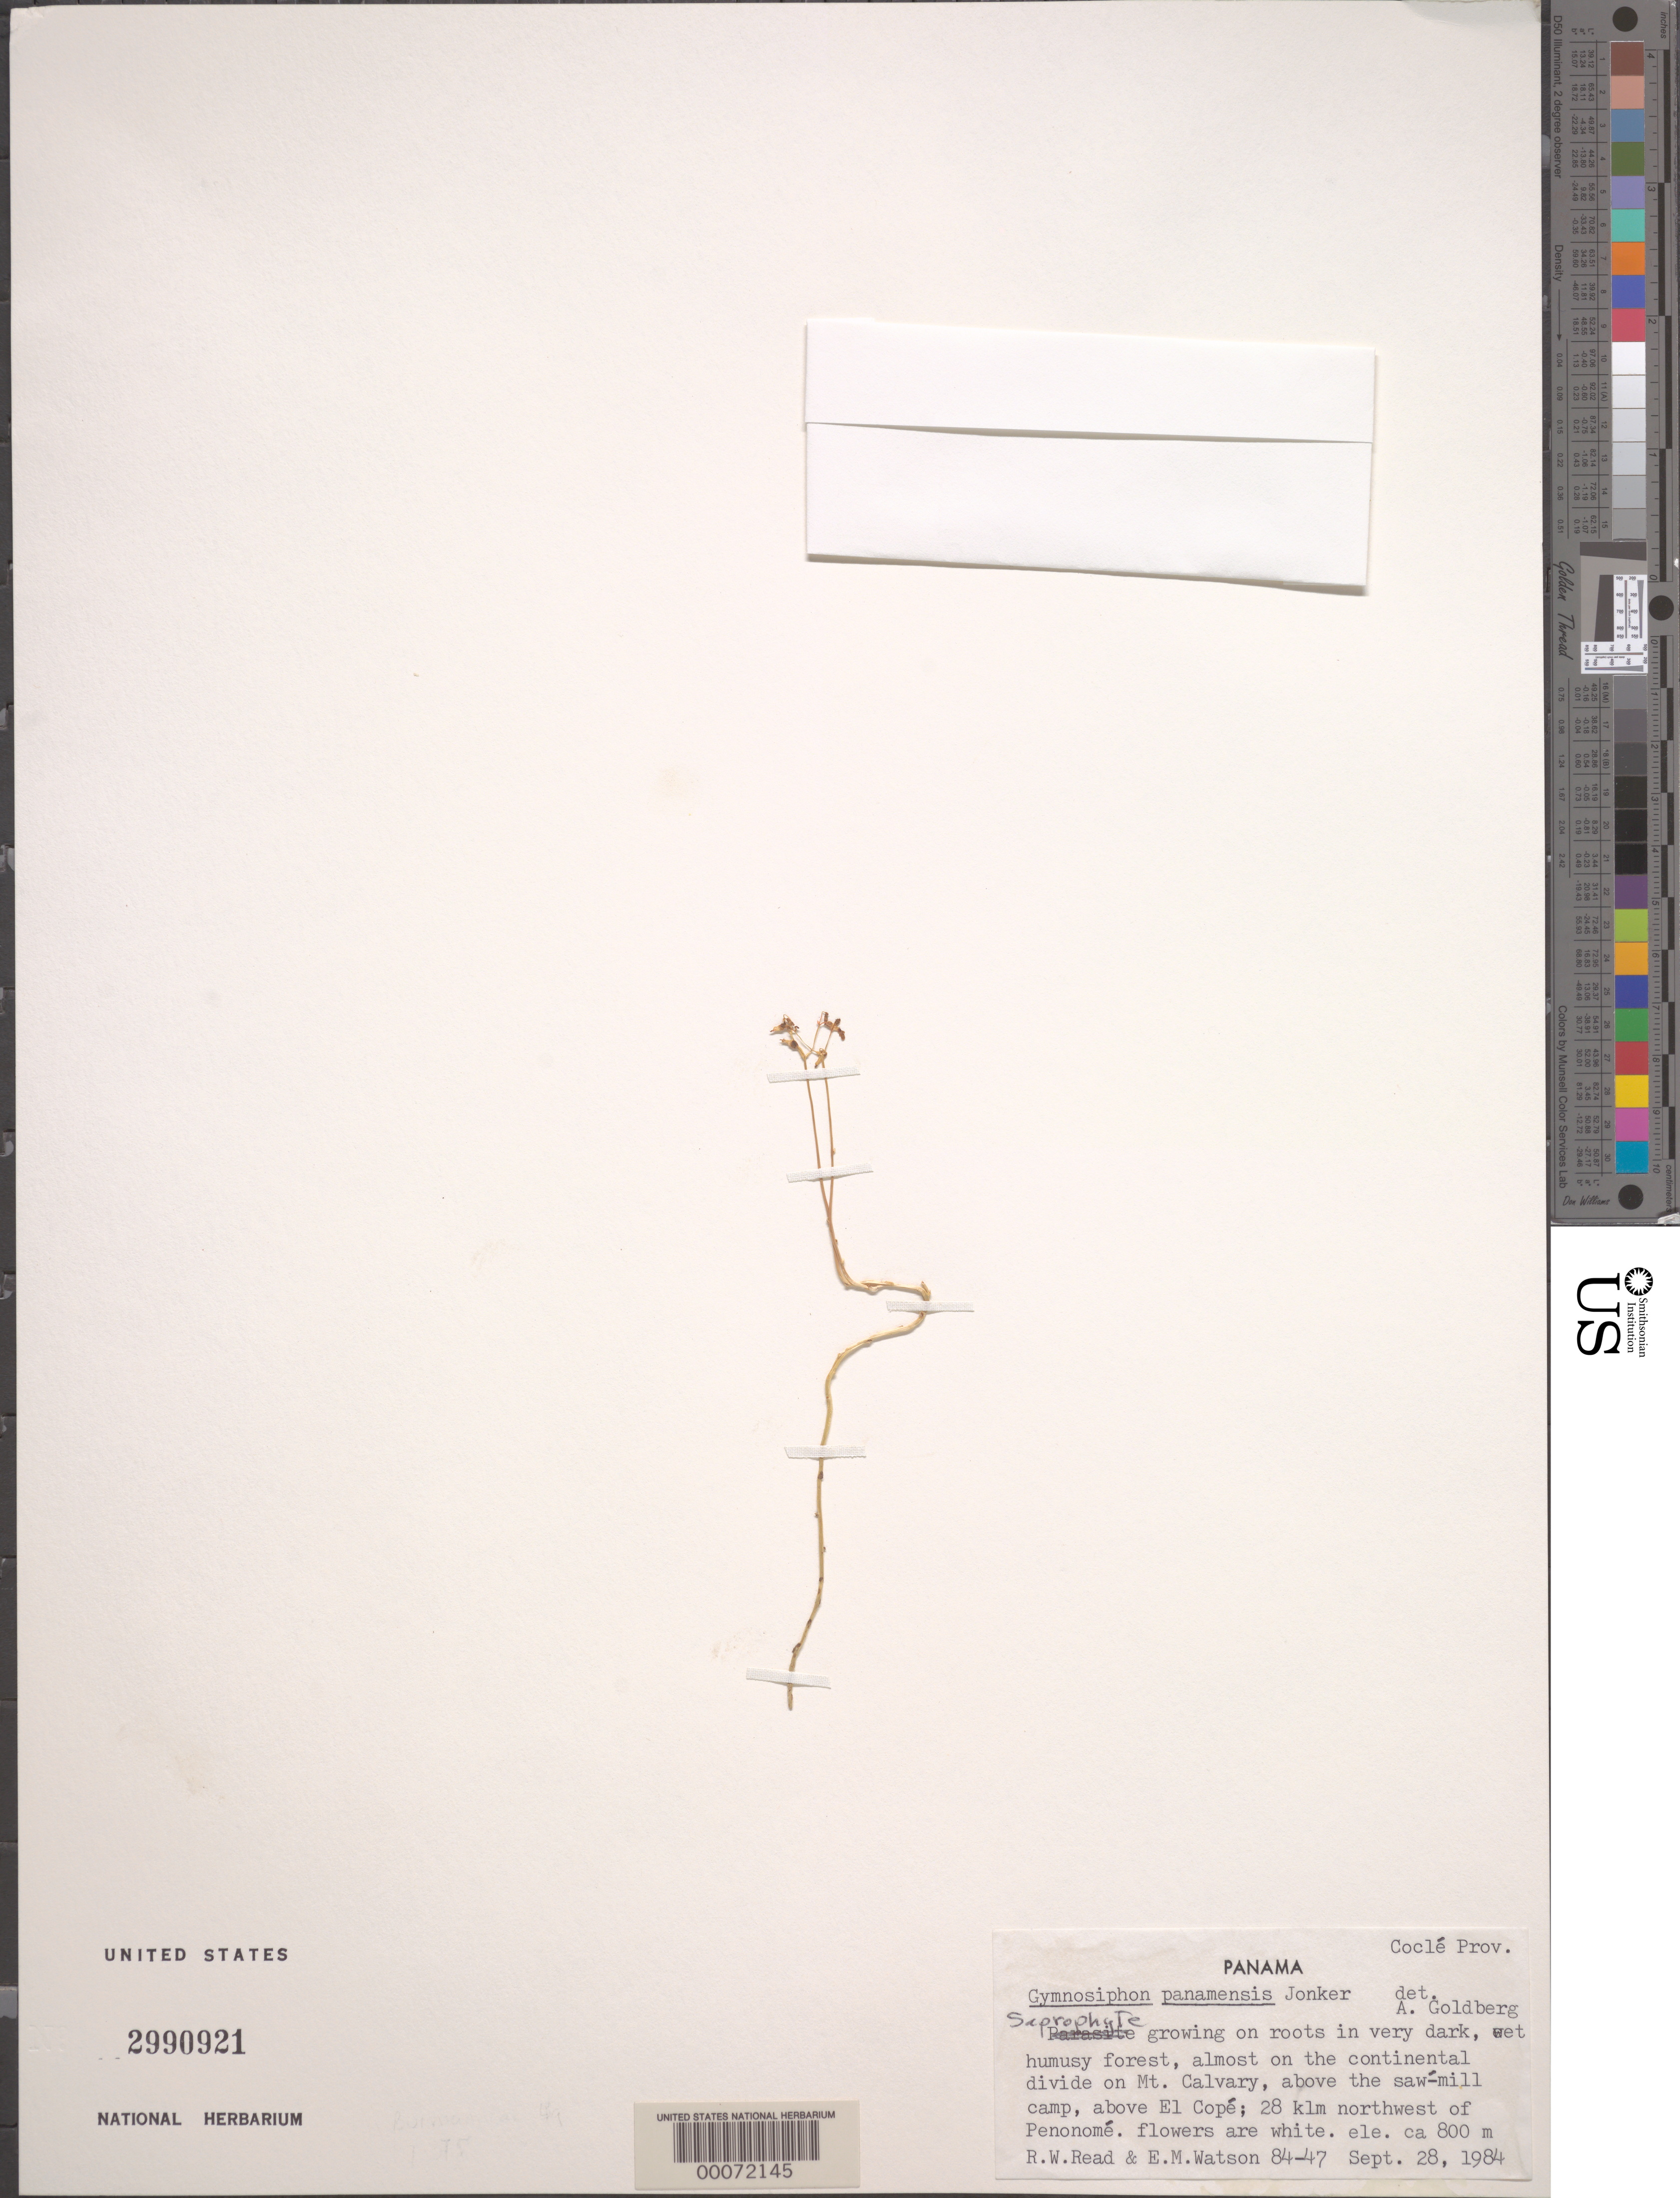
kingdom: Plantae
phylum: Tracheophyta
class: Liliopsida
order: Dioscoreales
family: Burmanniaceae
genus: Gymnosiphon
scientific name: Gymnosiphon panamensis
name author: Jonker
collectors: R. W. Read & E. M. Watson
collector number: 84-46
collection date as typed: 28 Sep 1984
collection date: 1984-09-28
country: Panama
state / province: Coclé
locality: Above saw-mill camp, above El Cope almost on Continental Divide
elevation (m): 800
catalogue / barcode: US 2990921